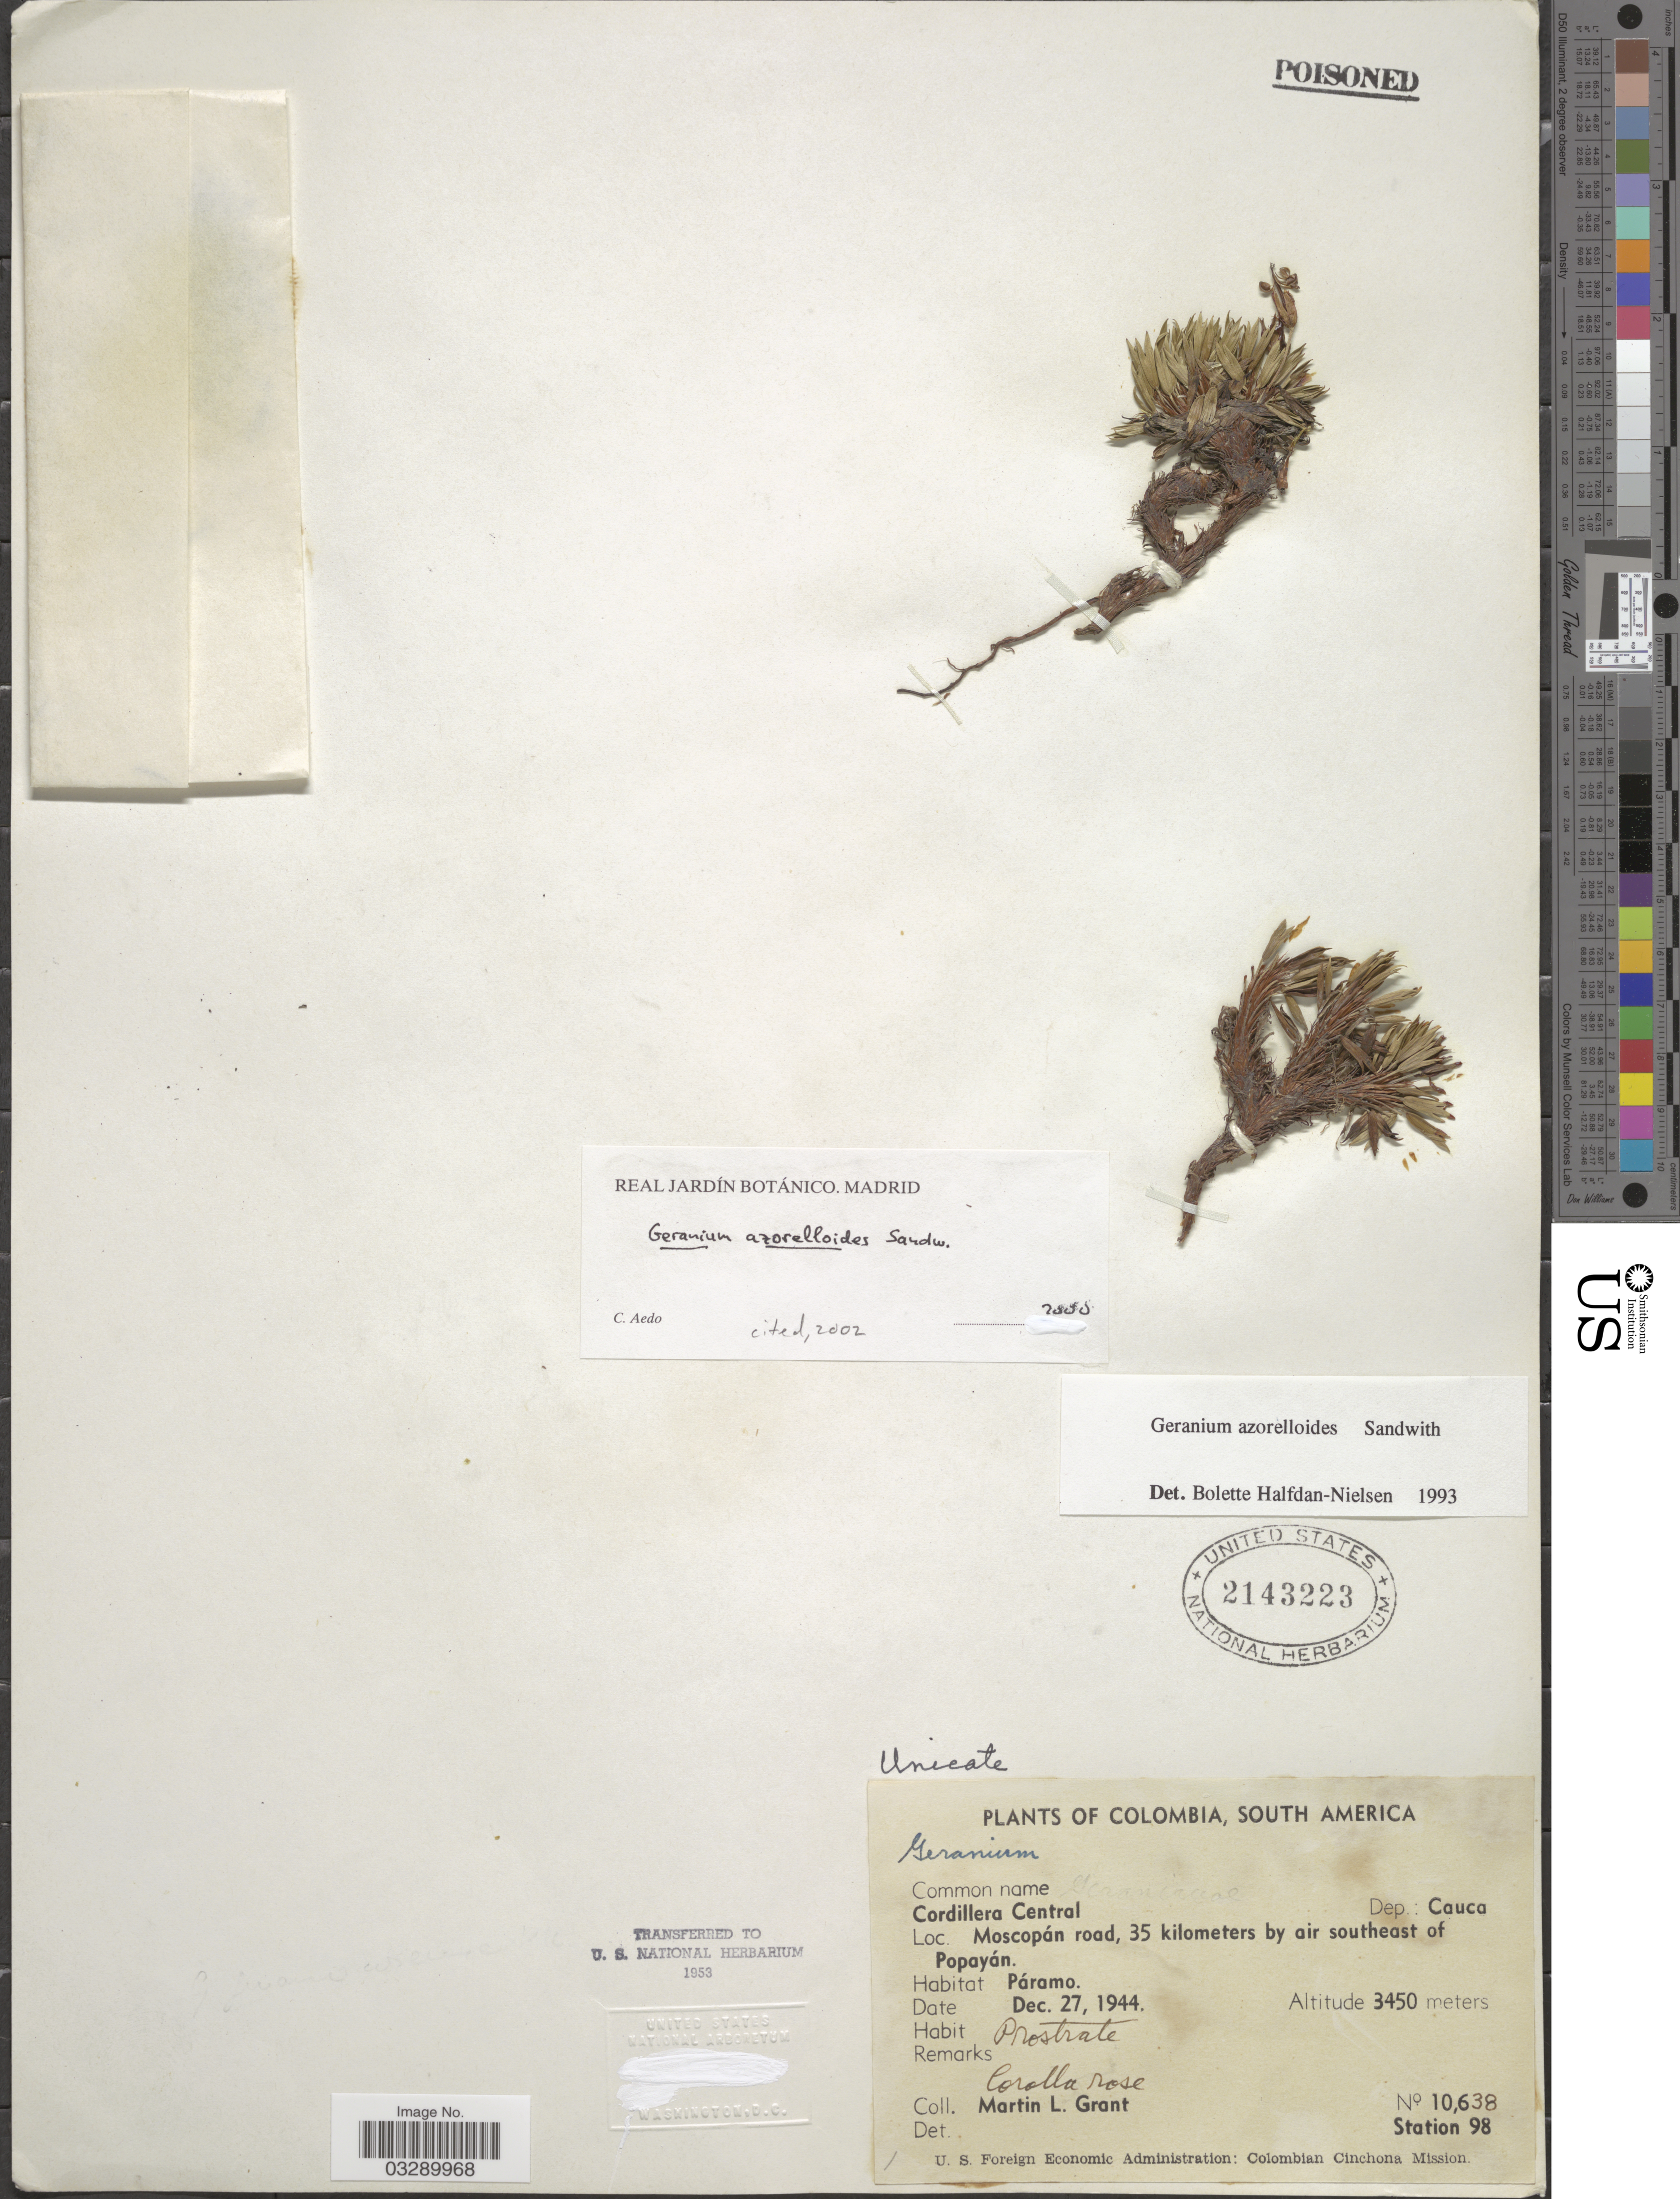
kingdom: Plantae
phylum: Tracheophyta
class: Magnoliopsida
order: Geraniales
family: Geraniaceae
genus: Geranium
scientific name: Geranium azorelloides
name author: Sandwith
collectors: M. L. Grant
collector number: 10638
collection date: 1944-12-27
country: Colombia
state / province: Cauca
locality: Cordillera Central. Dep.: Cauca. Moscopán road, 35 kilometers by air southeast of Popayán. Páramo. Station 98.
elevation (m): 3450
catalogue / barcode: US 2143223